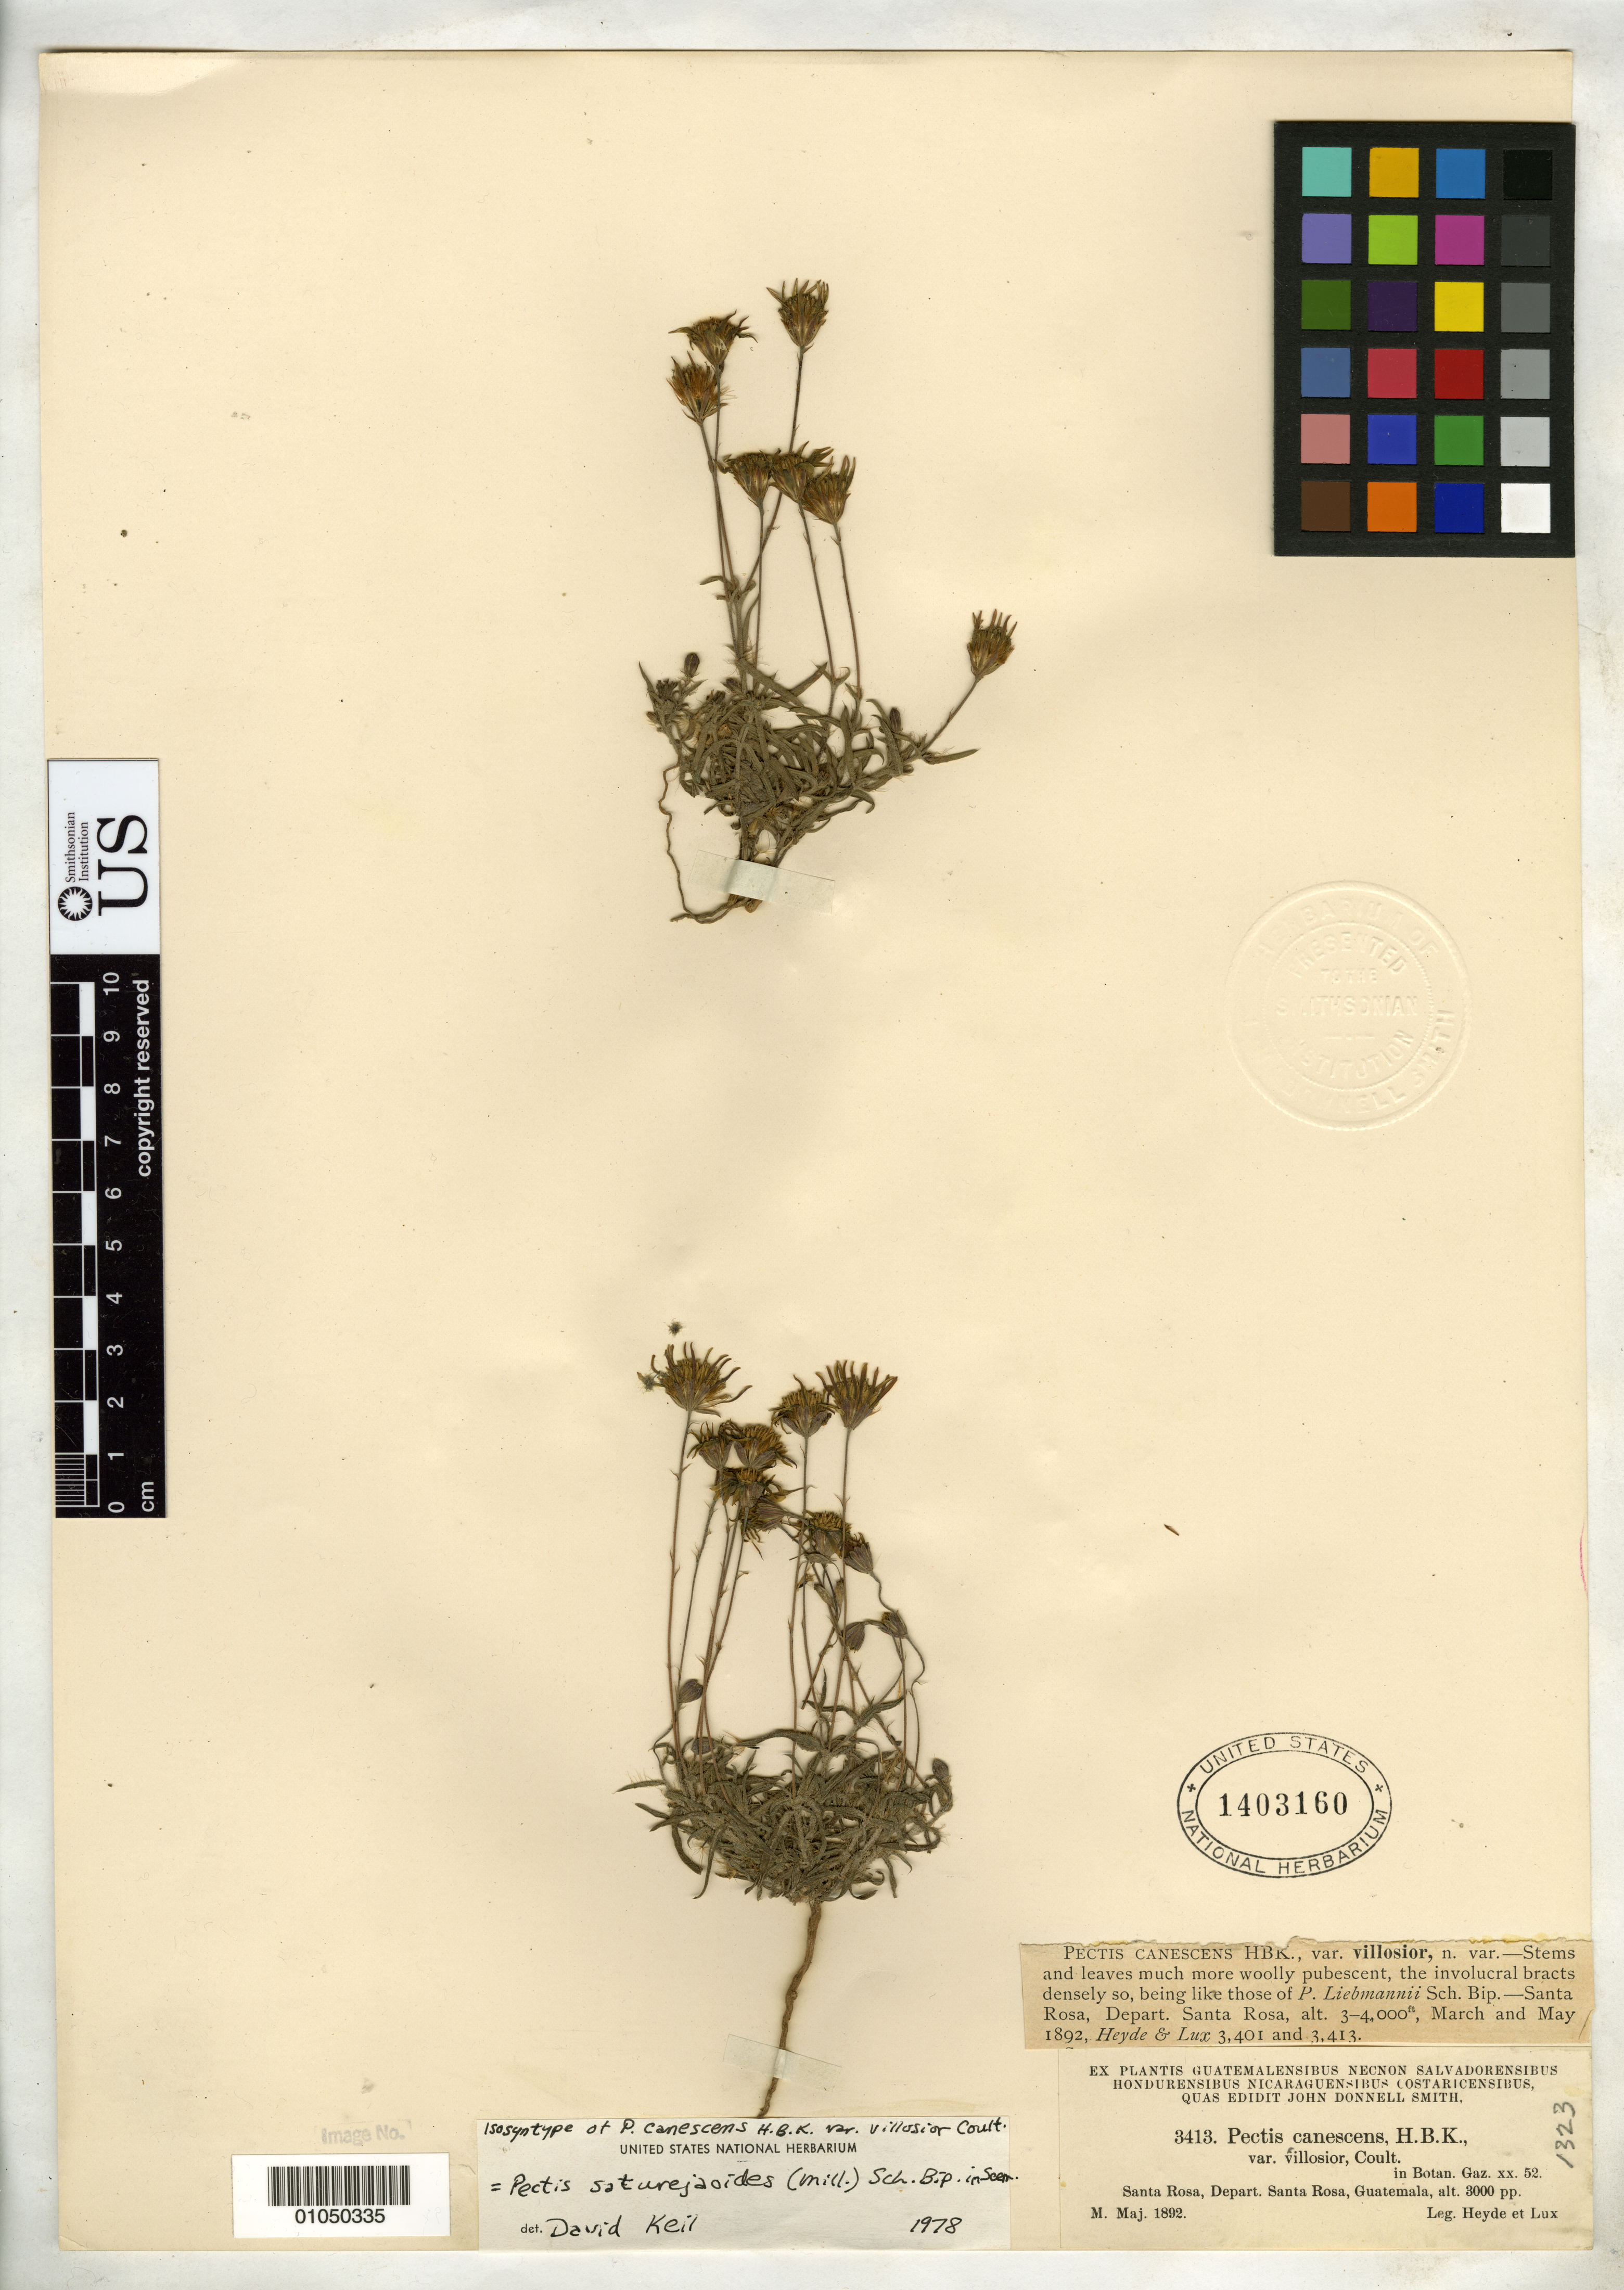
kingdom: Plantae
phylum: Tracheophyta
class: Magnoliopsida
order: Asterales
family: Asteraceae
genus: Pectis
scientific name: Pectis canescens var. villosior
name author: J.M. Coult.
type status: Isosyntype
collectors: E. T. Heyde & E. Lux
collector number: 3413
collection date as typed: May 1892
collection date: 1892-05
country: Guatemala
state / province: Santa Rosa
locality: Santa Rosa, Depart. Santa Rosa.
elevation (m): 914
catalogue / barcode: US 1403160